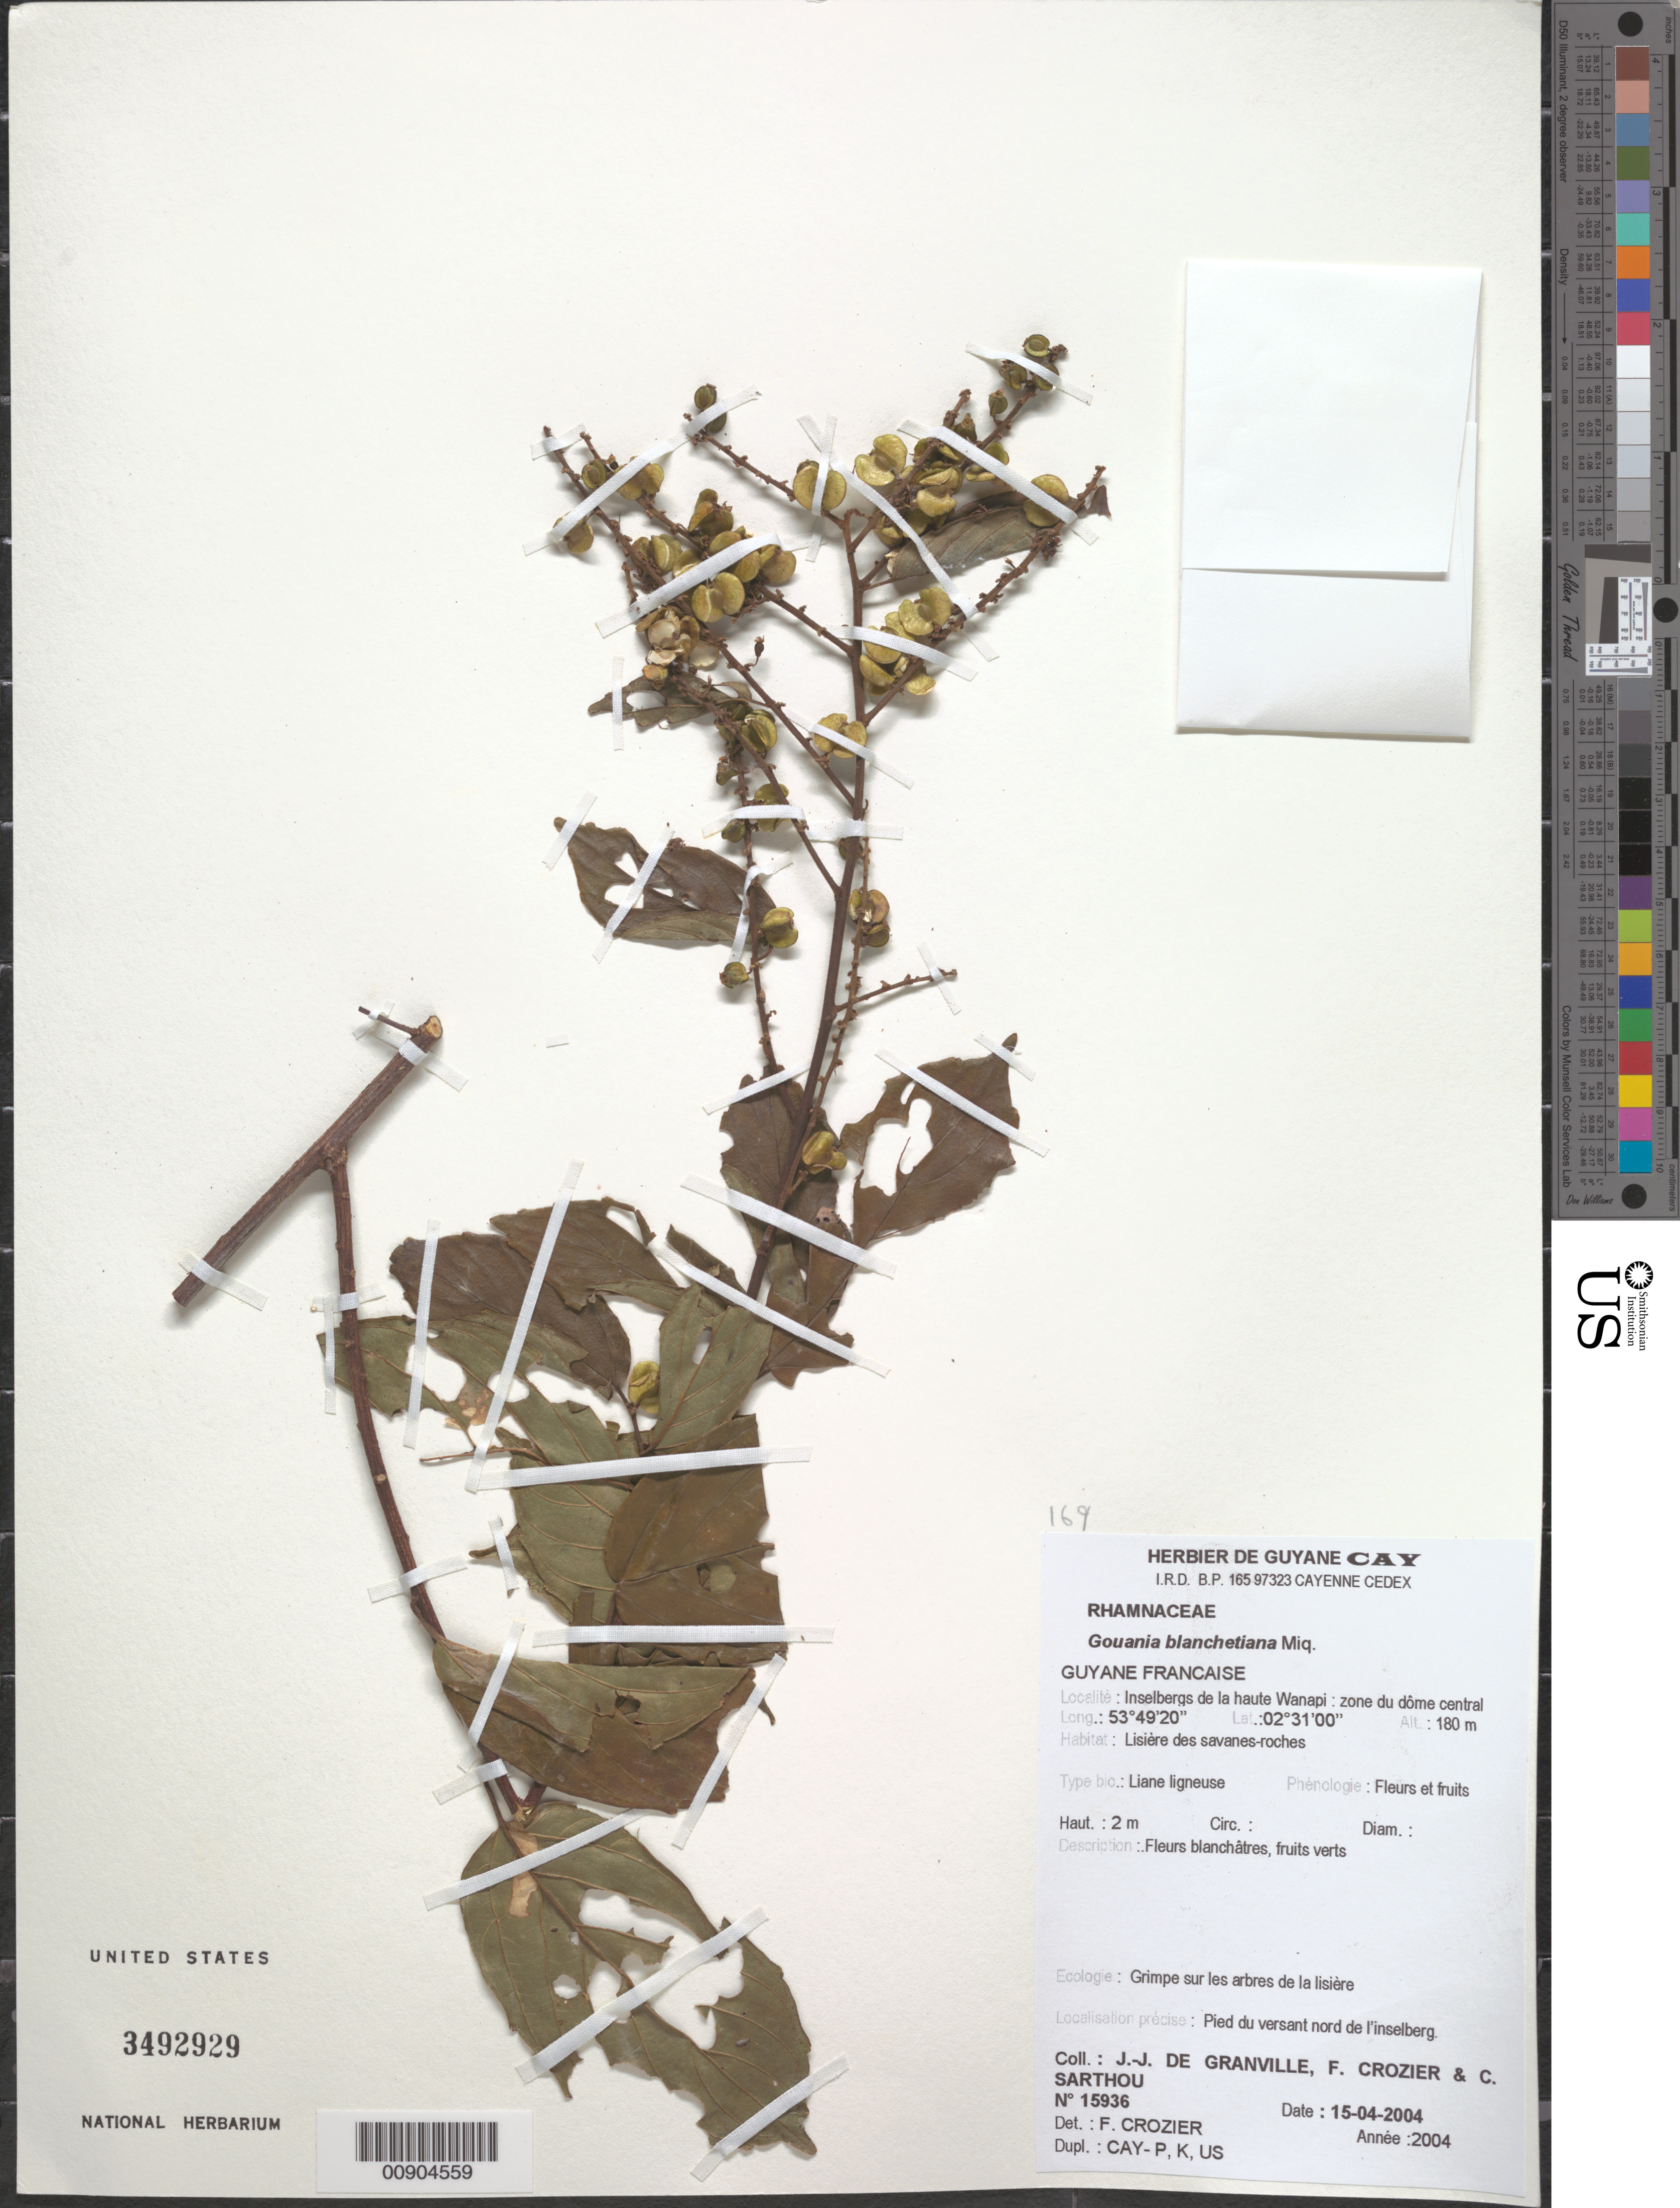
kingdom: Plantae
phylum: Tracheophyta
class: Magnoliopsida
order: Rosales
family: Rhamnaceae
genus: Gouania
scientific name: Gouania blanchetiana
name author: Miq.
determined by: Crozier, F.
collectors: J.-J. de Granville, F. Crozier & C. Sarthou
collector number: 15936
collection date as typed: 15-Apr-04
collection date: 2004-04-15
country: French Guiana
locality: Inselbergs de la haute Wanapi, versant nord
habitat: Lisière des savanes roches; grimpe sur les arres de la lisière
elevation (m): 180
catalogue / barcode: US 3492929